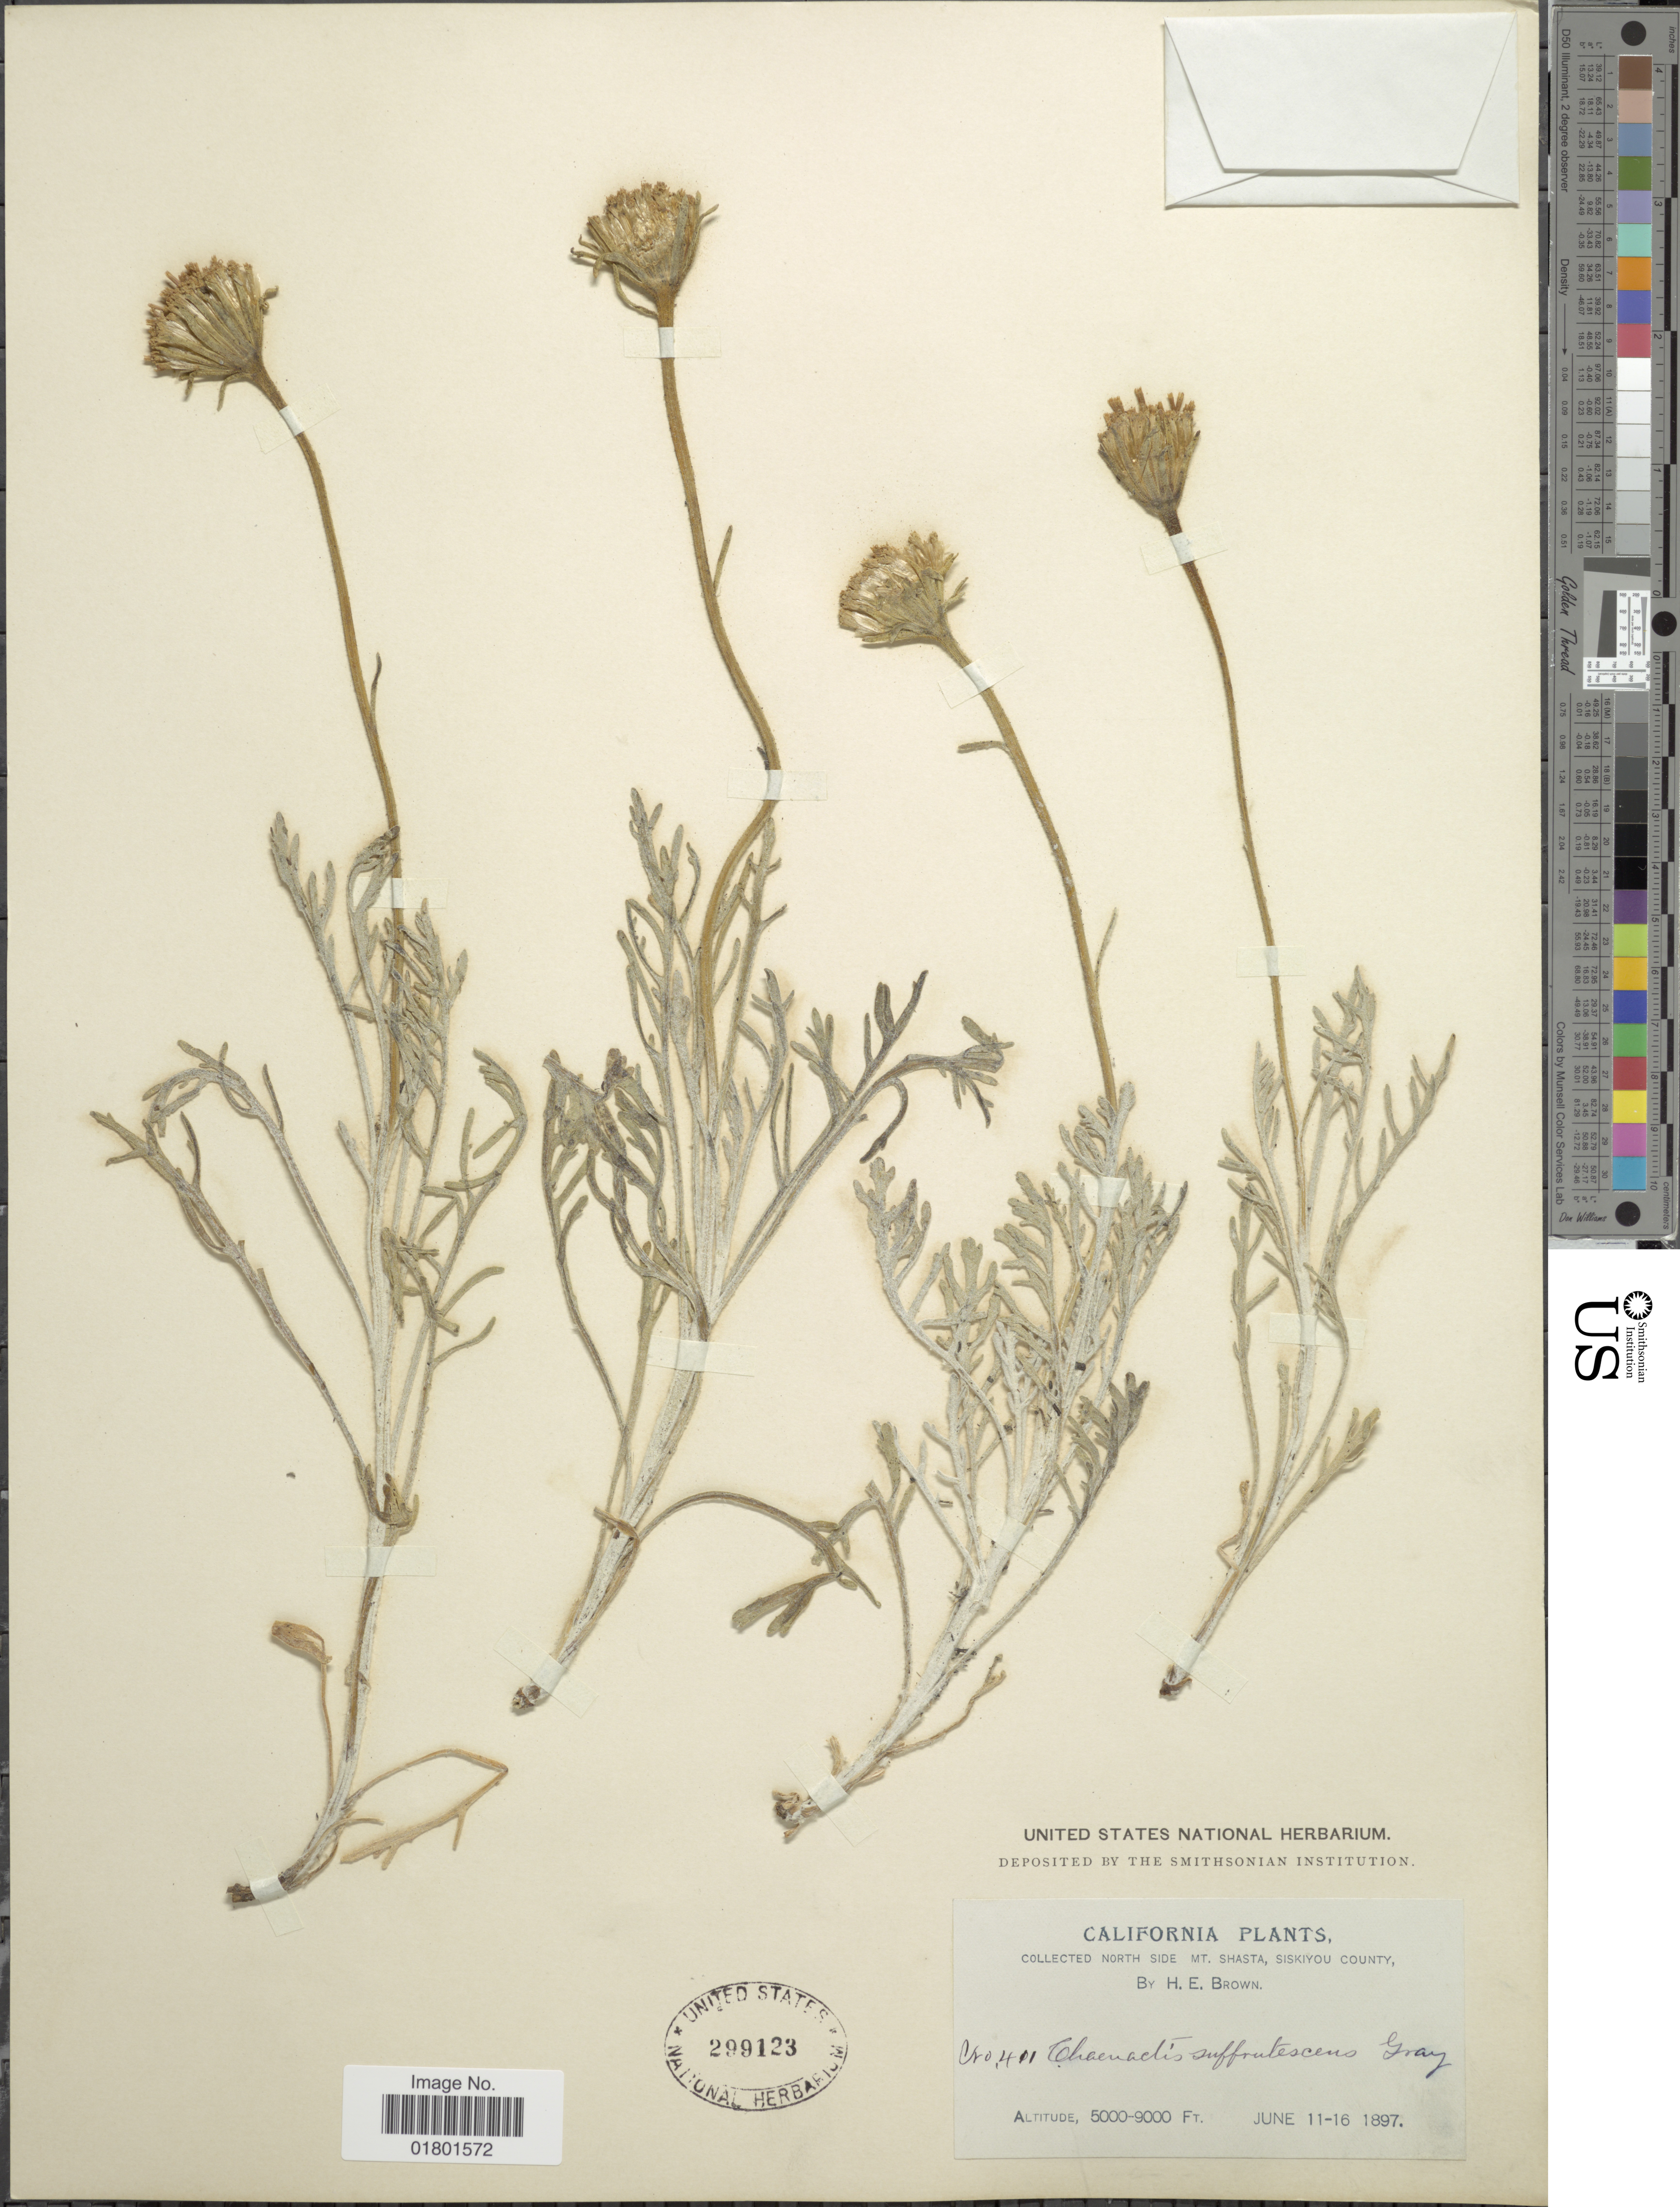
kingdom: Plantae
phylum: Tracheophyta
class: Magnoliopsida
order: Asterales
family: Asteraceae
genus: Chaenactis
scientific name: Chaenactis suffrutescens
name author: A. Gray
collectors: H. E. Brown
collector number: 411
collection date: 1897-06-11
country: United States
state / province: California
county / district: Siskiyou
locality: North side Mt. Shasta, Siskiyou County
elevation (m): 1524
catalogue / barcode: US 299123